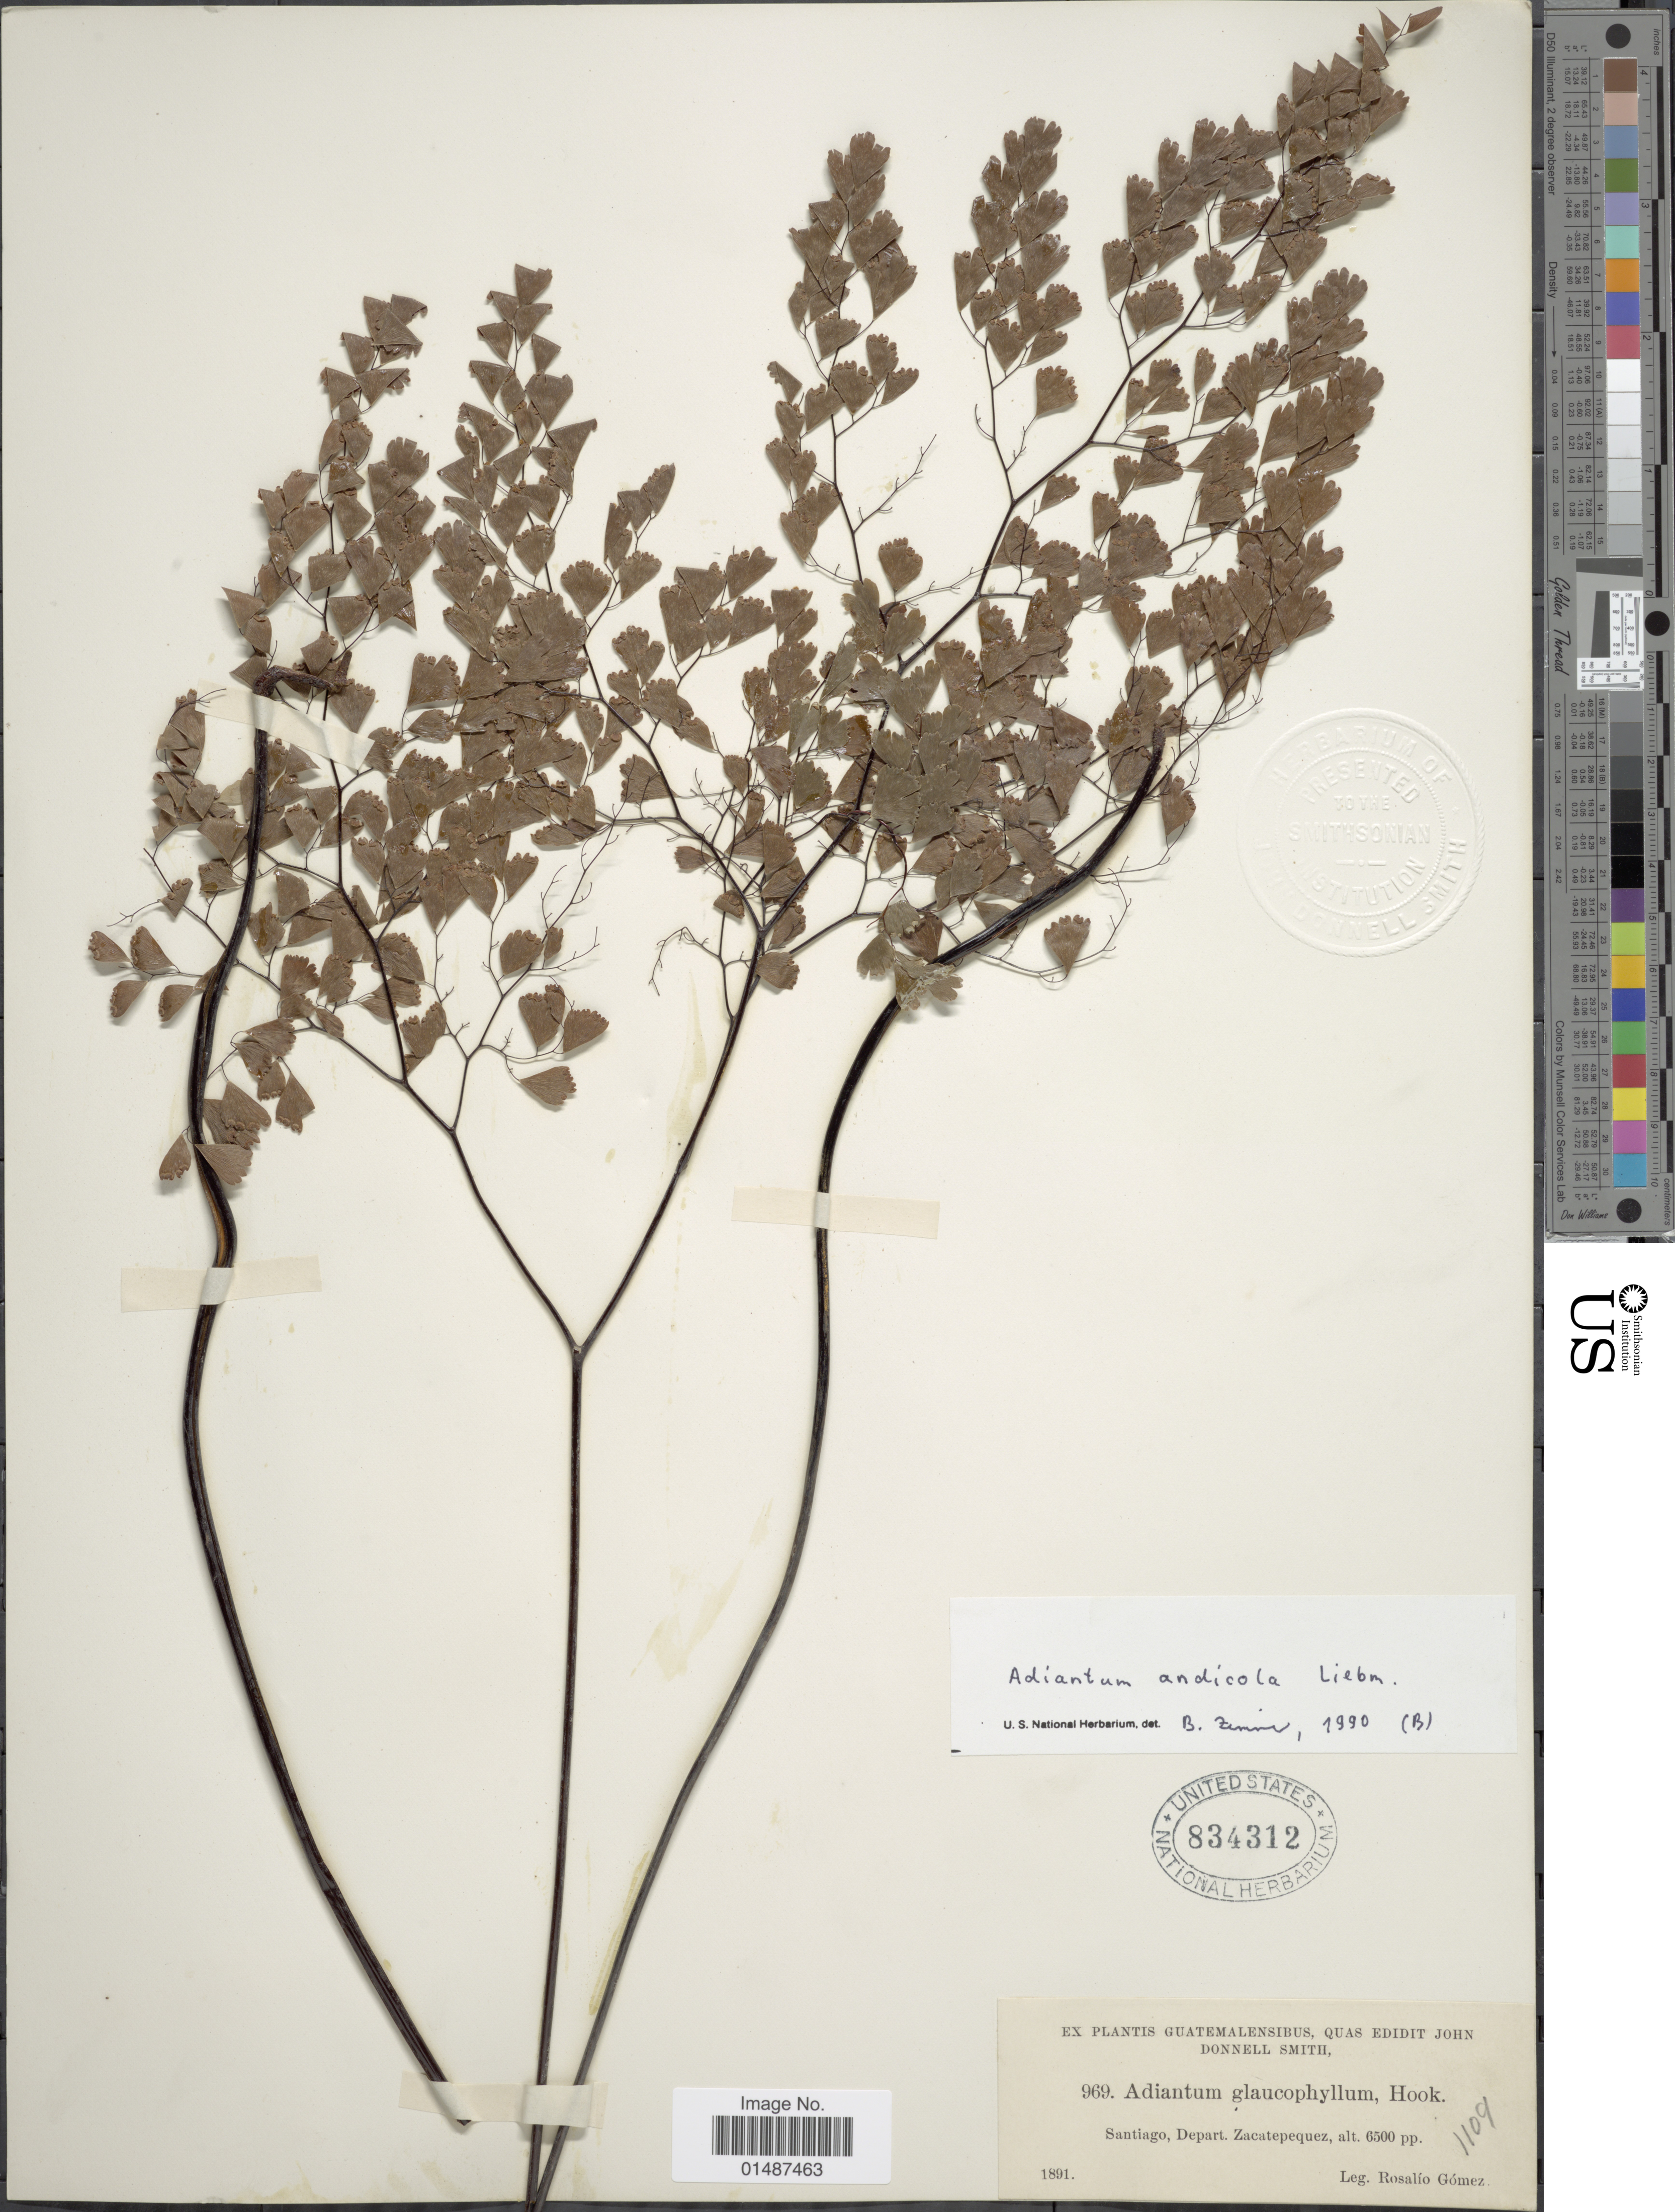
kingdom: Plantae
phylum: Tracheophyta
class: Polypodiopsida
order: Polypodiales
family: Pteridaceae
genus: Adiantum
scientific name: Adiantum andicola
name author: Liebm.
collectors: J. Donnell Smith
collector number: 1109/969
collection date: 1891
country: Guatemala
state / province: Sacatepéquez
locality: Santiago.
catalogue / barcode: US 834312